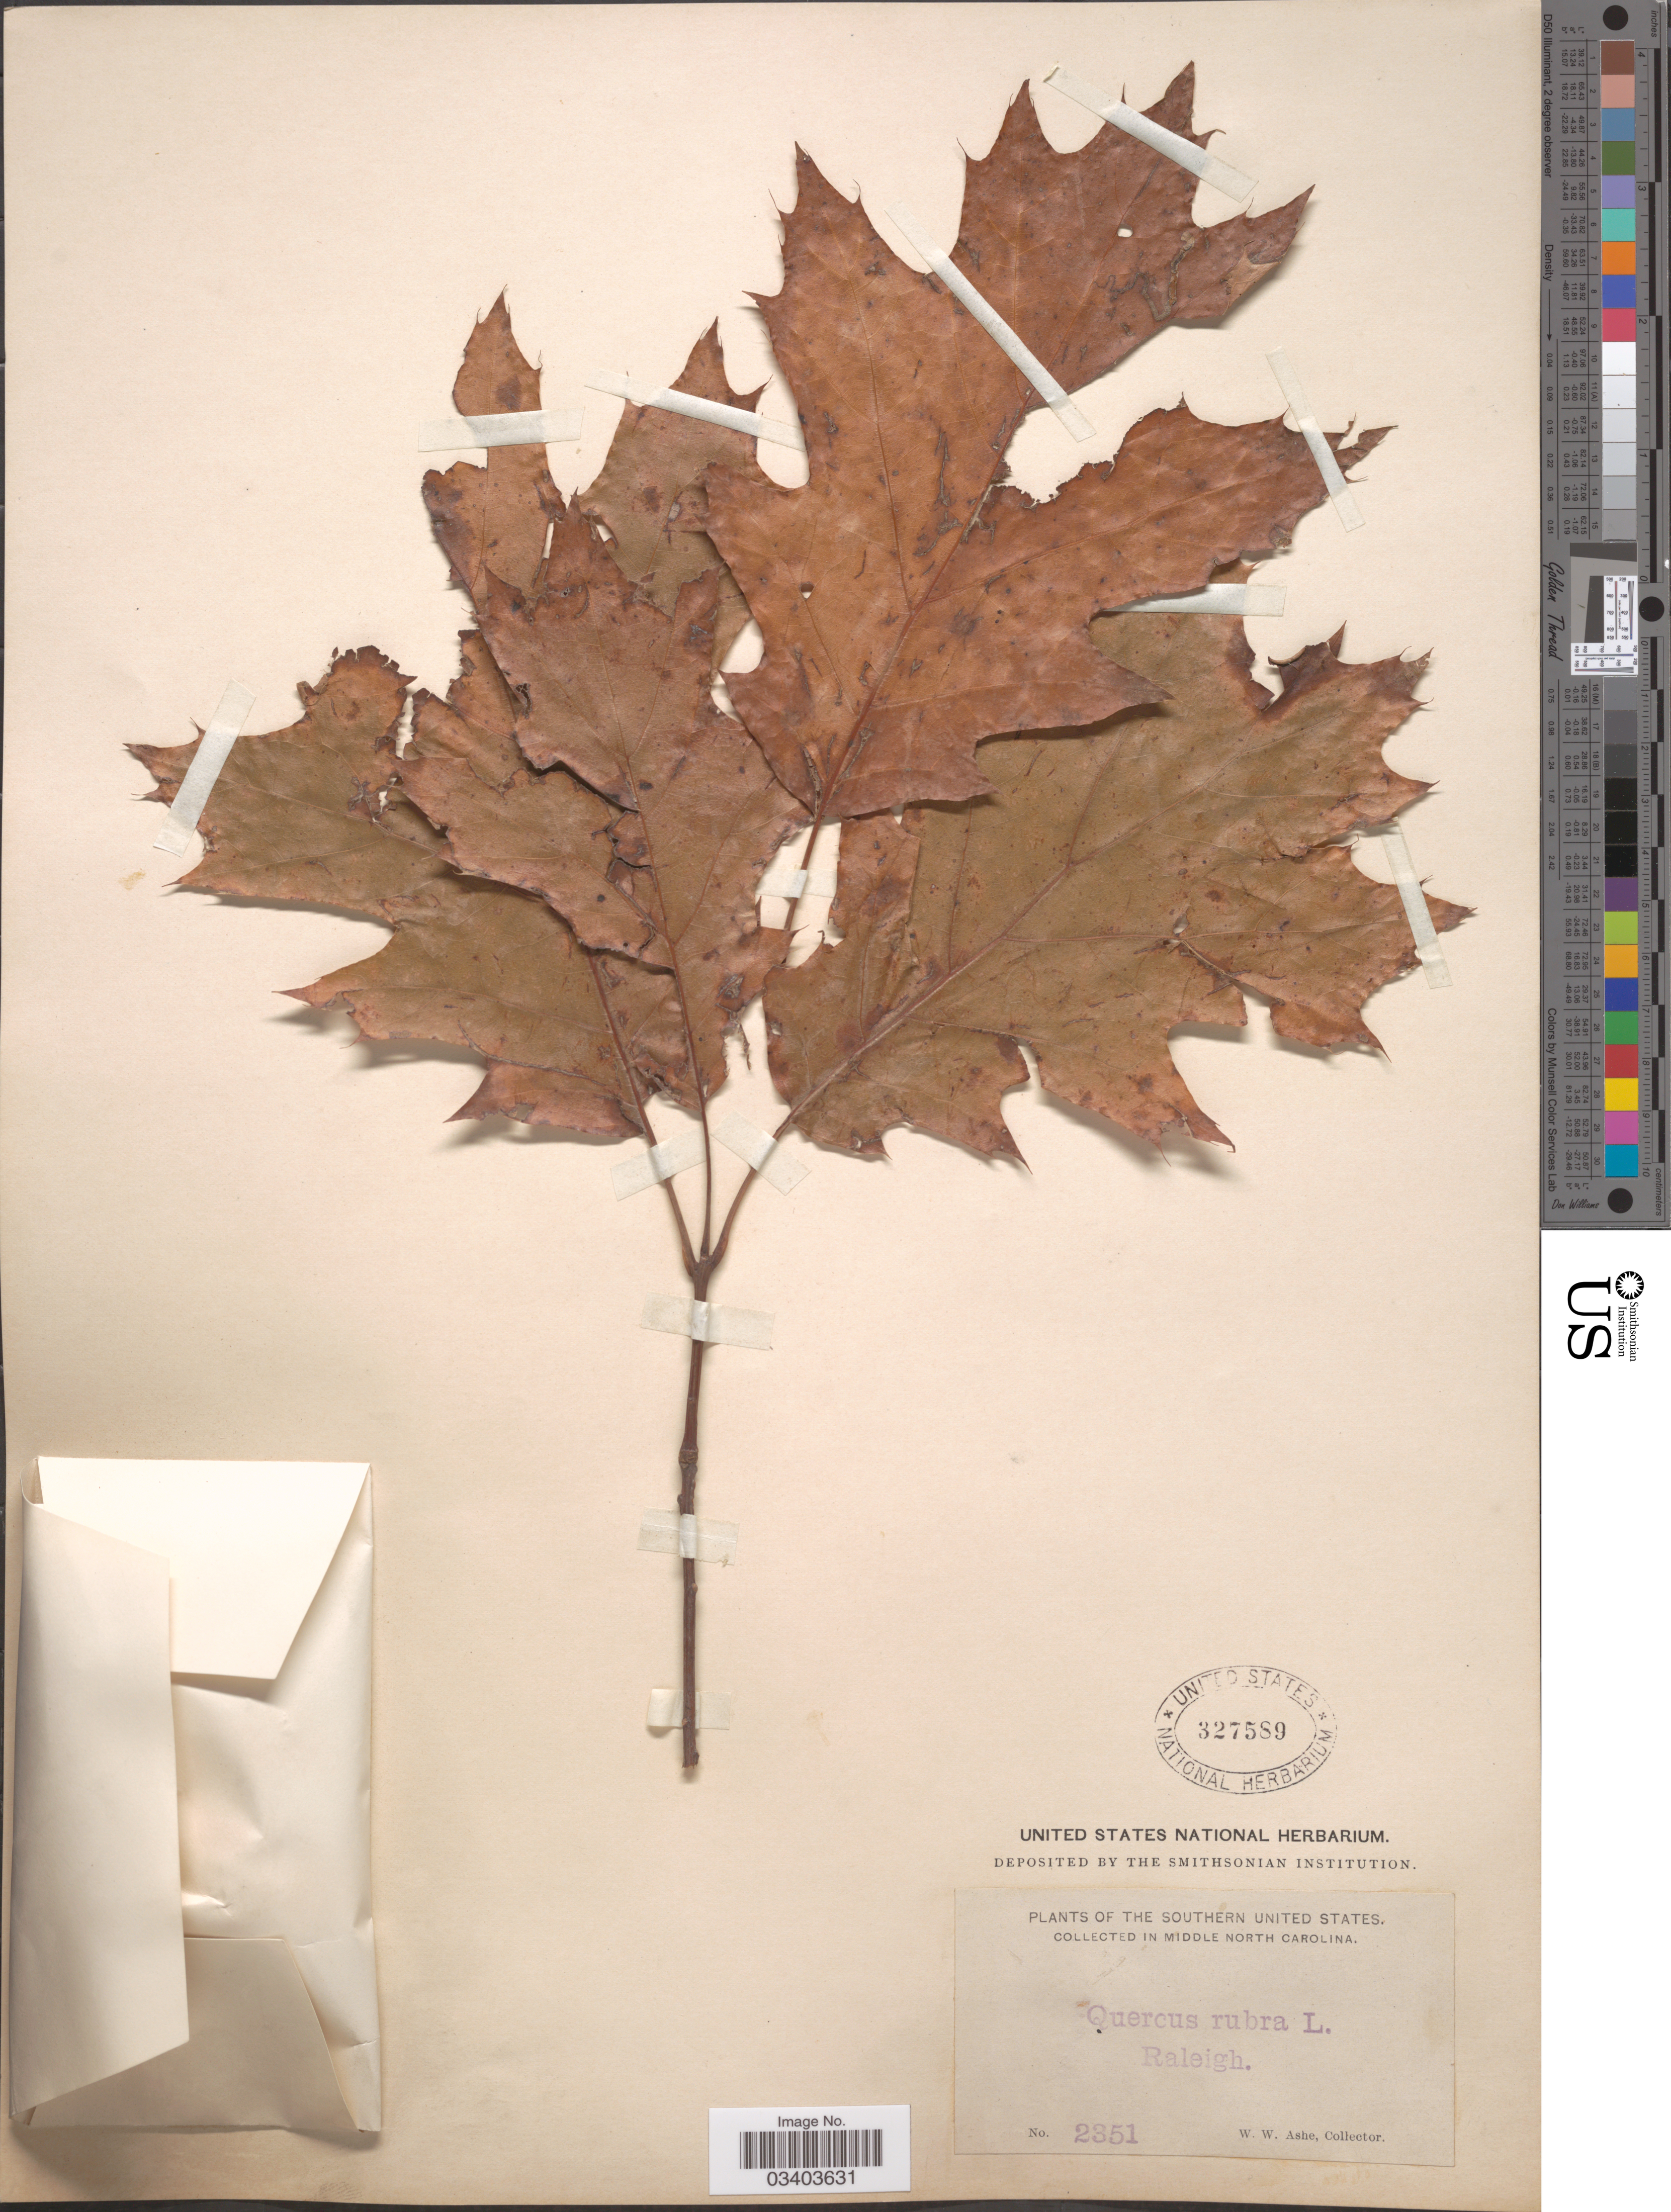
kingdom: Plantae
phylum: Tracheophyta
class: Magnoliopsida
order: Fagales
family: Fagaceae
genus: Quercus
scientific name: Quercus borealis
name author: F. Michx.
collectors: W. W. Ashe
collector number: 2351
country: United States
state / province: North Carolina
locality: The Southern United States. In middle North Carolina. Raleigh.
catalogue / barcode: US 327589